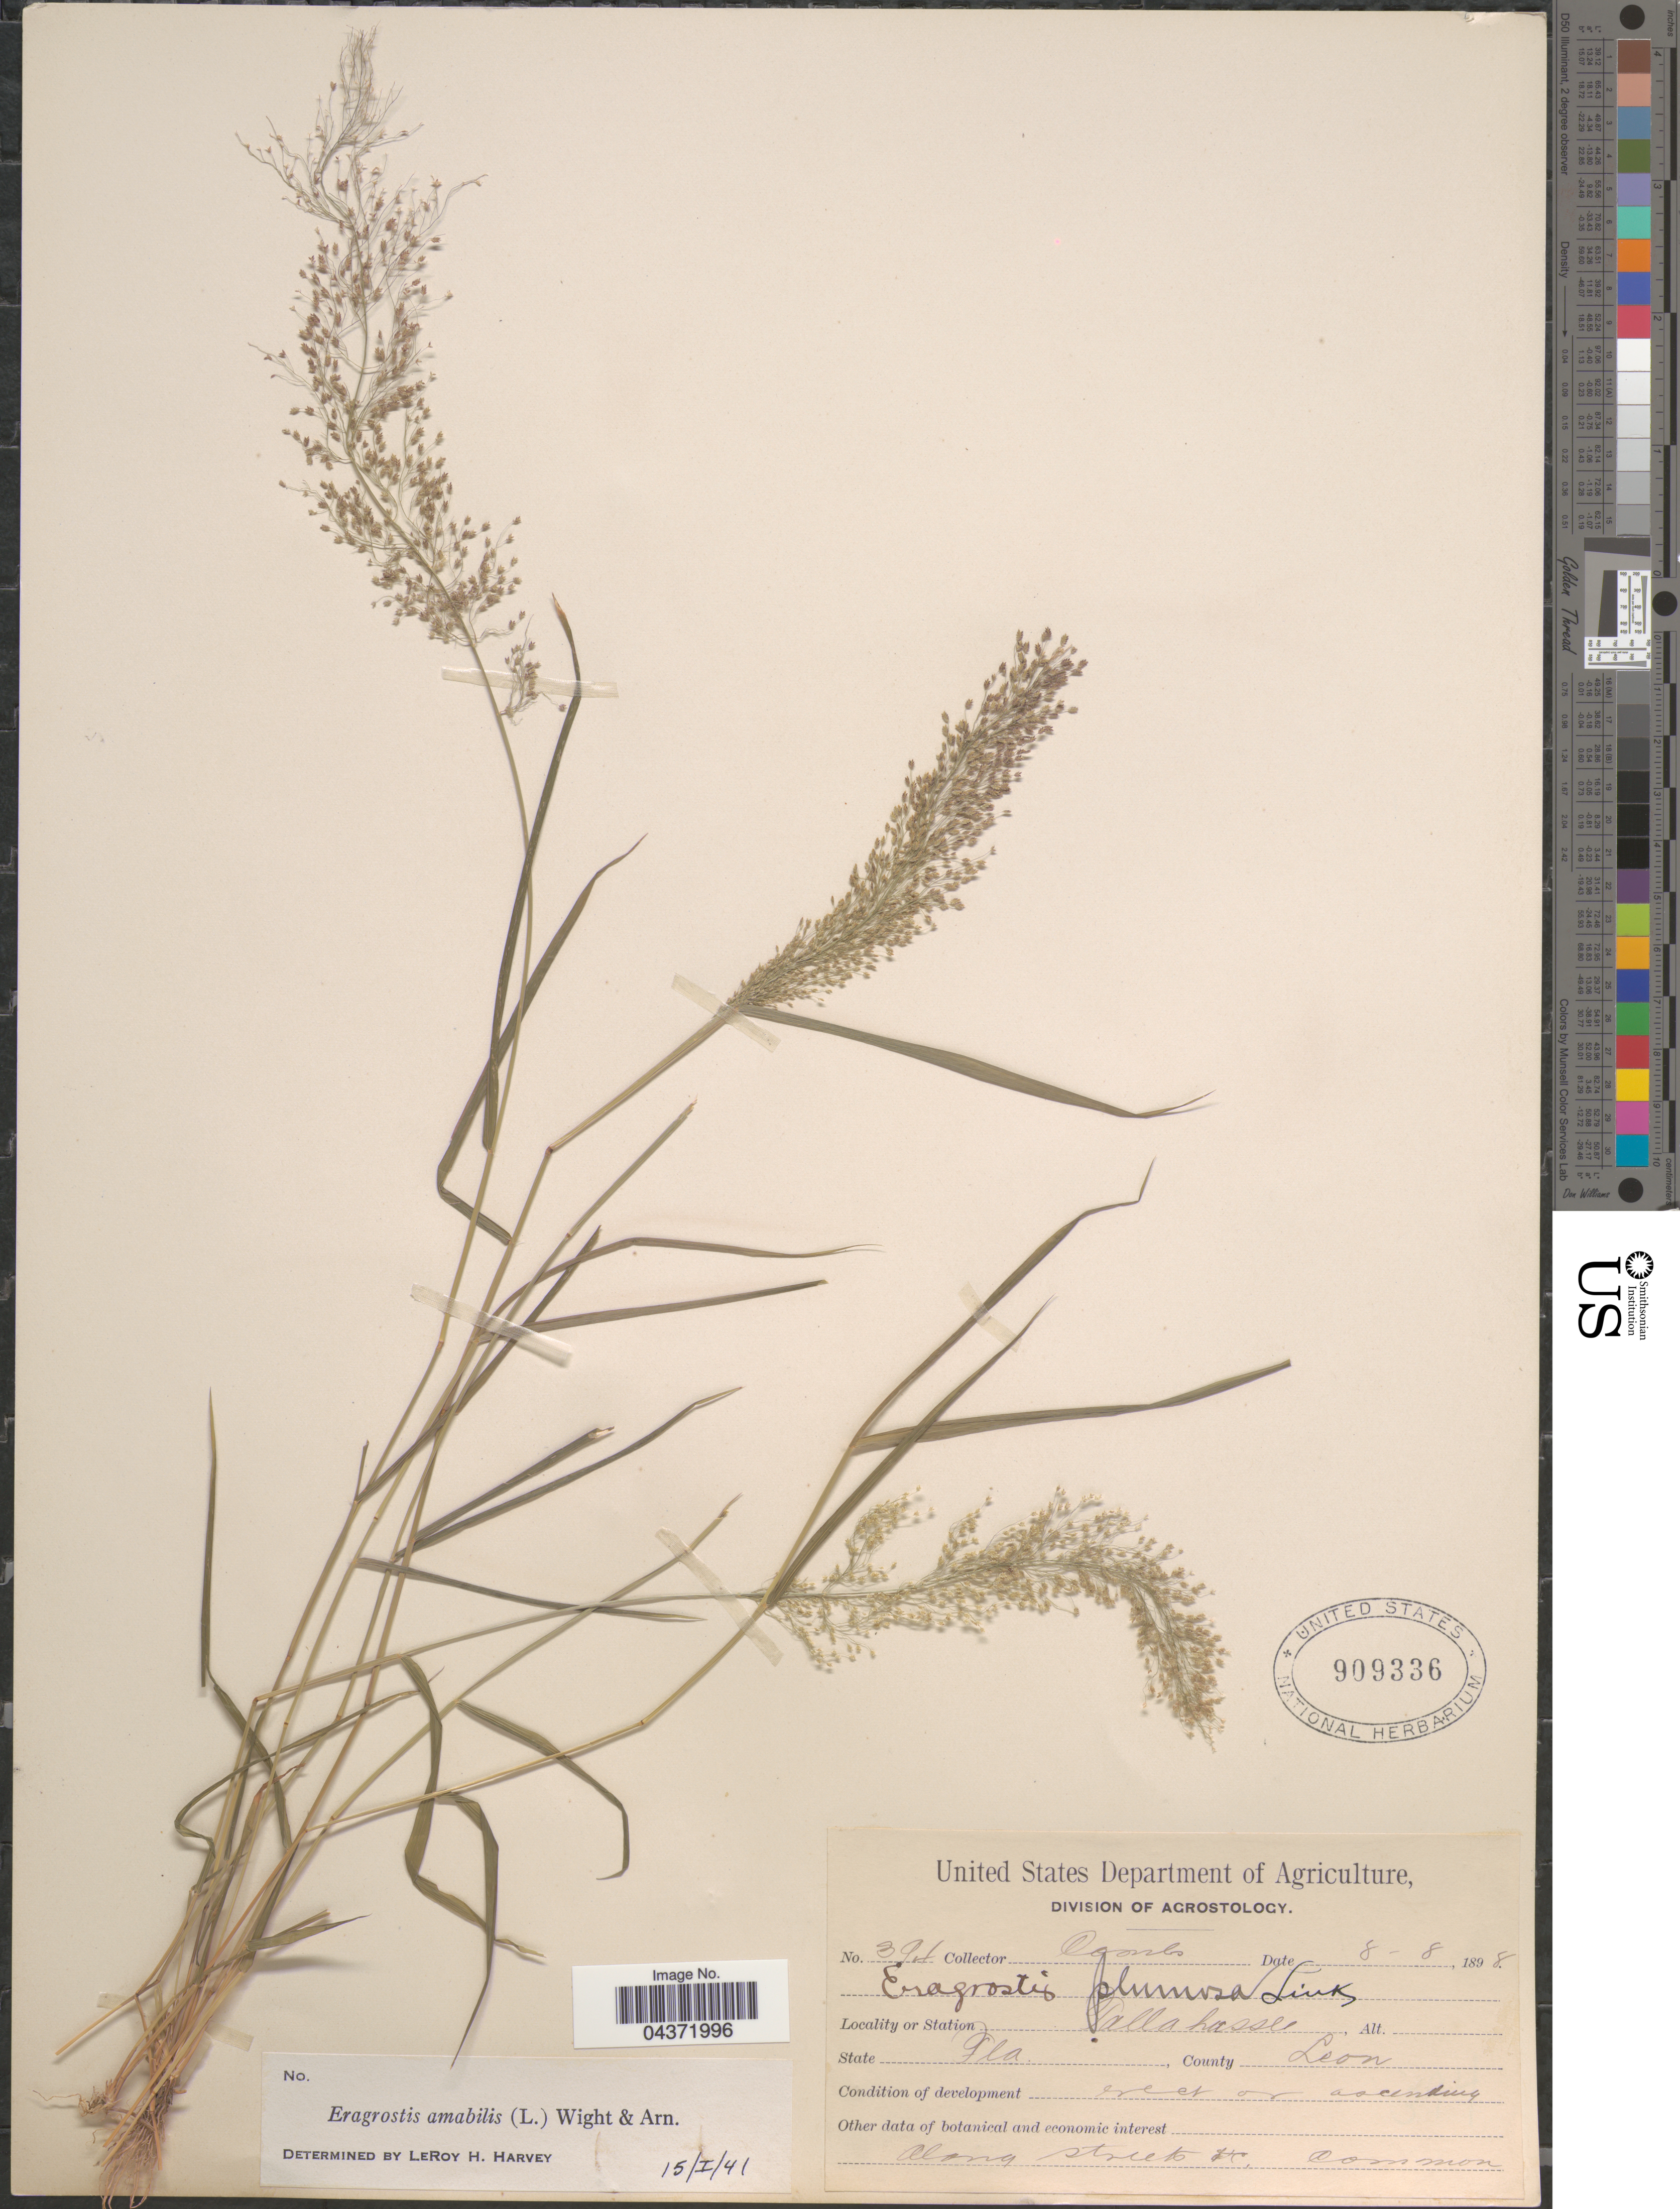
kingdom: Plantae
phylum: Tracheophyta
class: Liliopsida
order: Poales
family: Poaceae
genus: Eragrostis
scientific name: Eragrostis tenella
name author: (L.) P. Beauv. ex Roem. & Schult.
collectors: -. Combs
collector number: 394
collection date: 1898-08-08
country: United States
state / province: Florida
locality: Tallahassee. County Leon. Along streets.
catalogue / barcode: US 909336